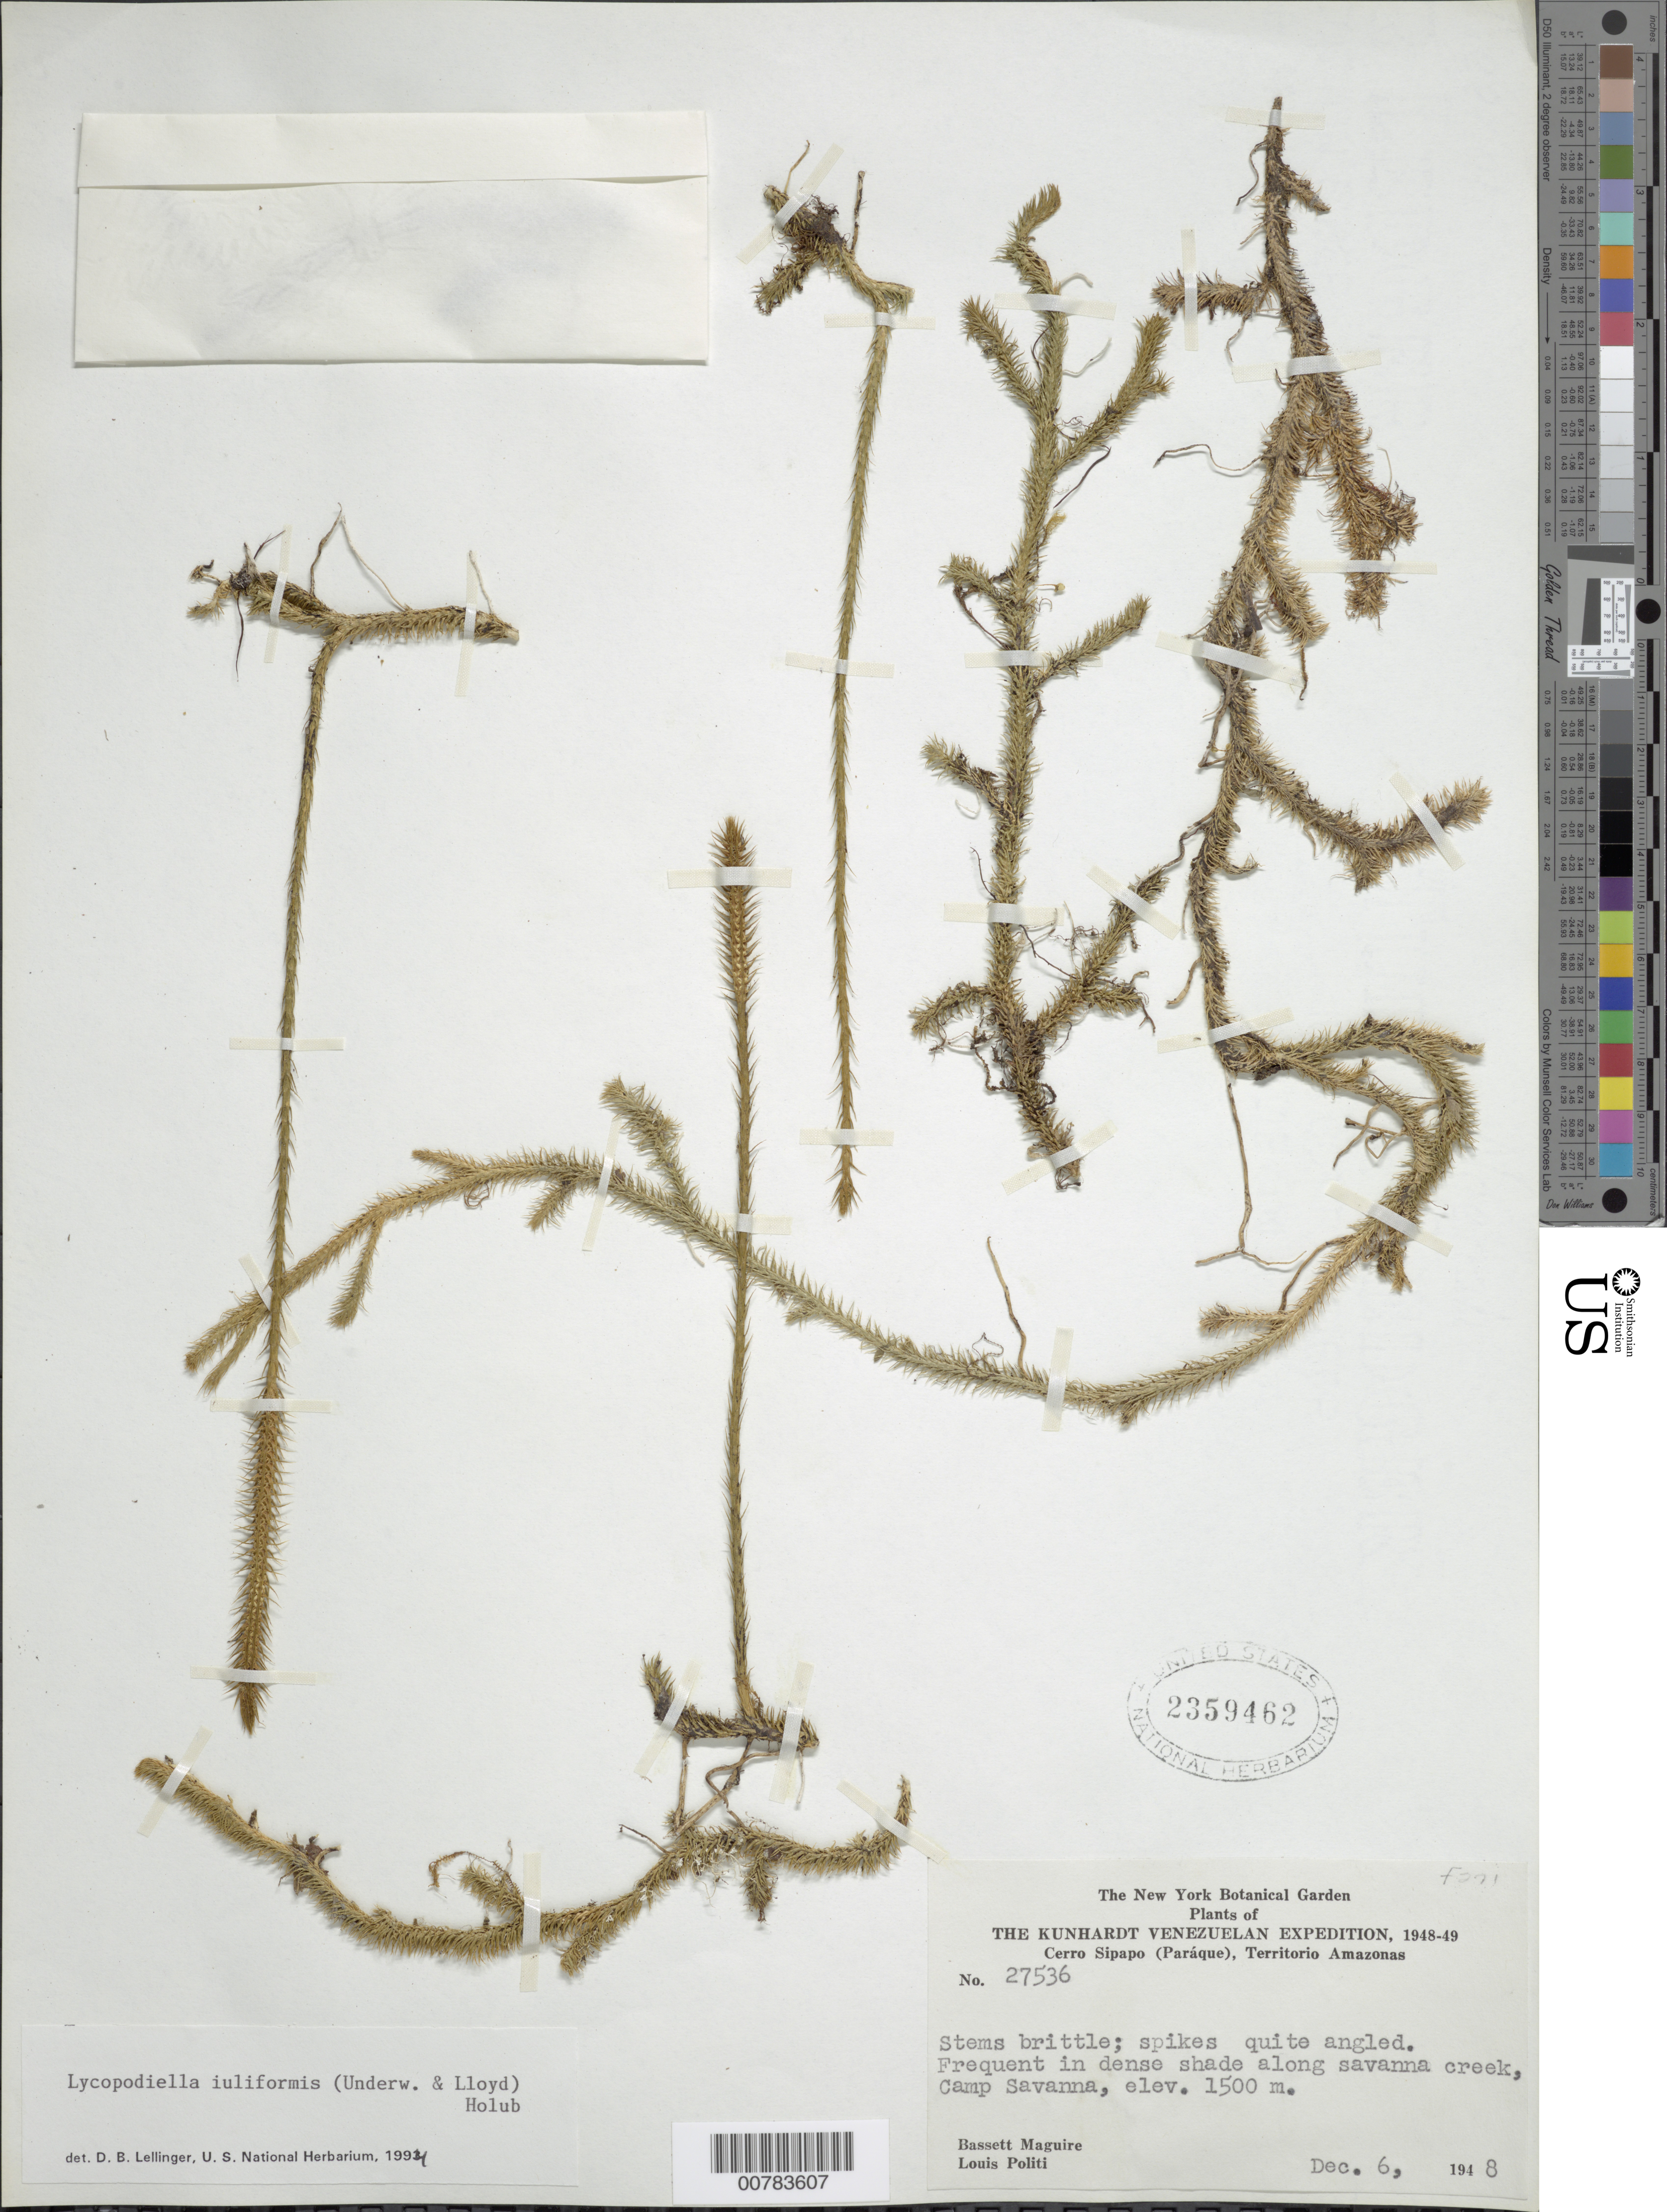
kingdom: Plantae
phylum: Tracheophyta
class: Lycopodiopsida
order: Lycopodiales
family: Lycopodiaceae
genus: Pseudolycopodiella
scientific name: Pseudolycopodiella iuliformis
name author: (Underw. & F.E. Lloyd) Holub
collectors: B. Maguire & L. Politi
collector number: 27536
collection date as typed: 6-Dec-48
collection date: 1948-12-06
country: Venezuela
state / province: Amazonas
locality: Cerro Sipapo (Paráque), Savanna Camp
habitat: Dense shade along savanna creek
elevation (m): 1500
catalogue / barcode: US 2359462